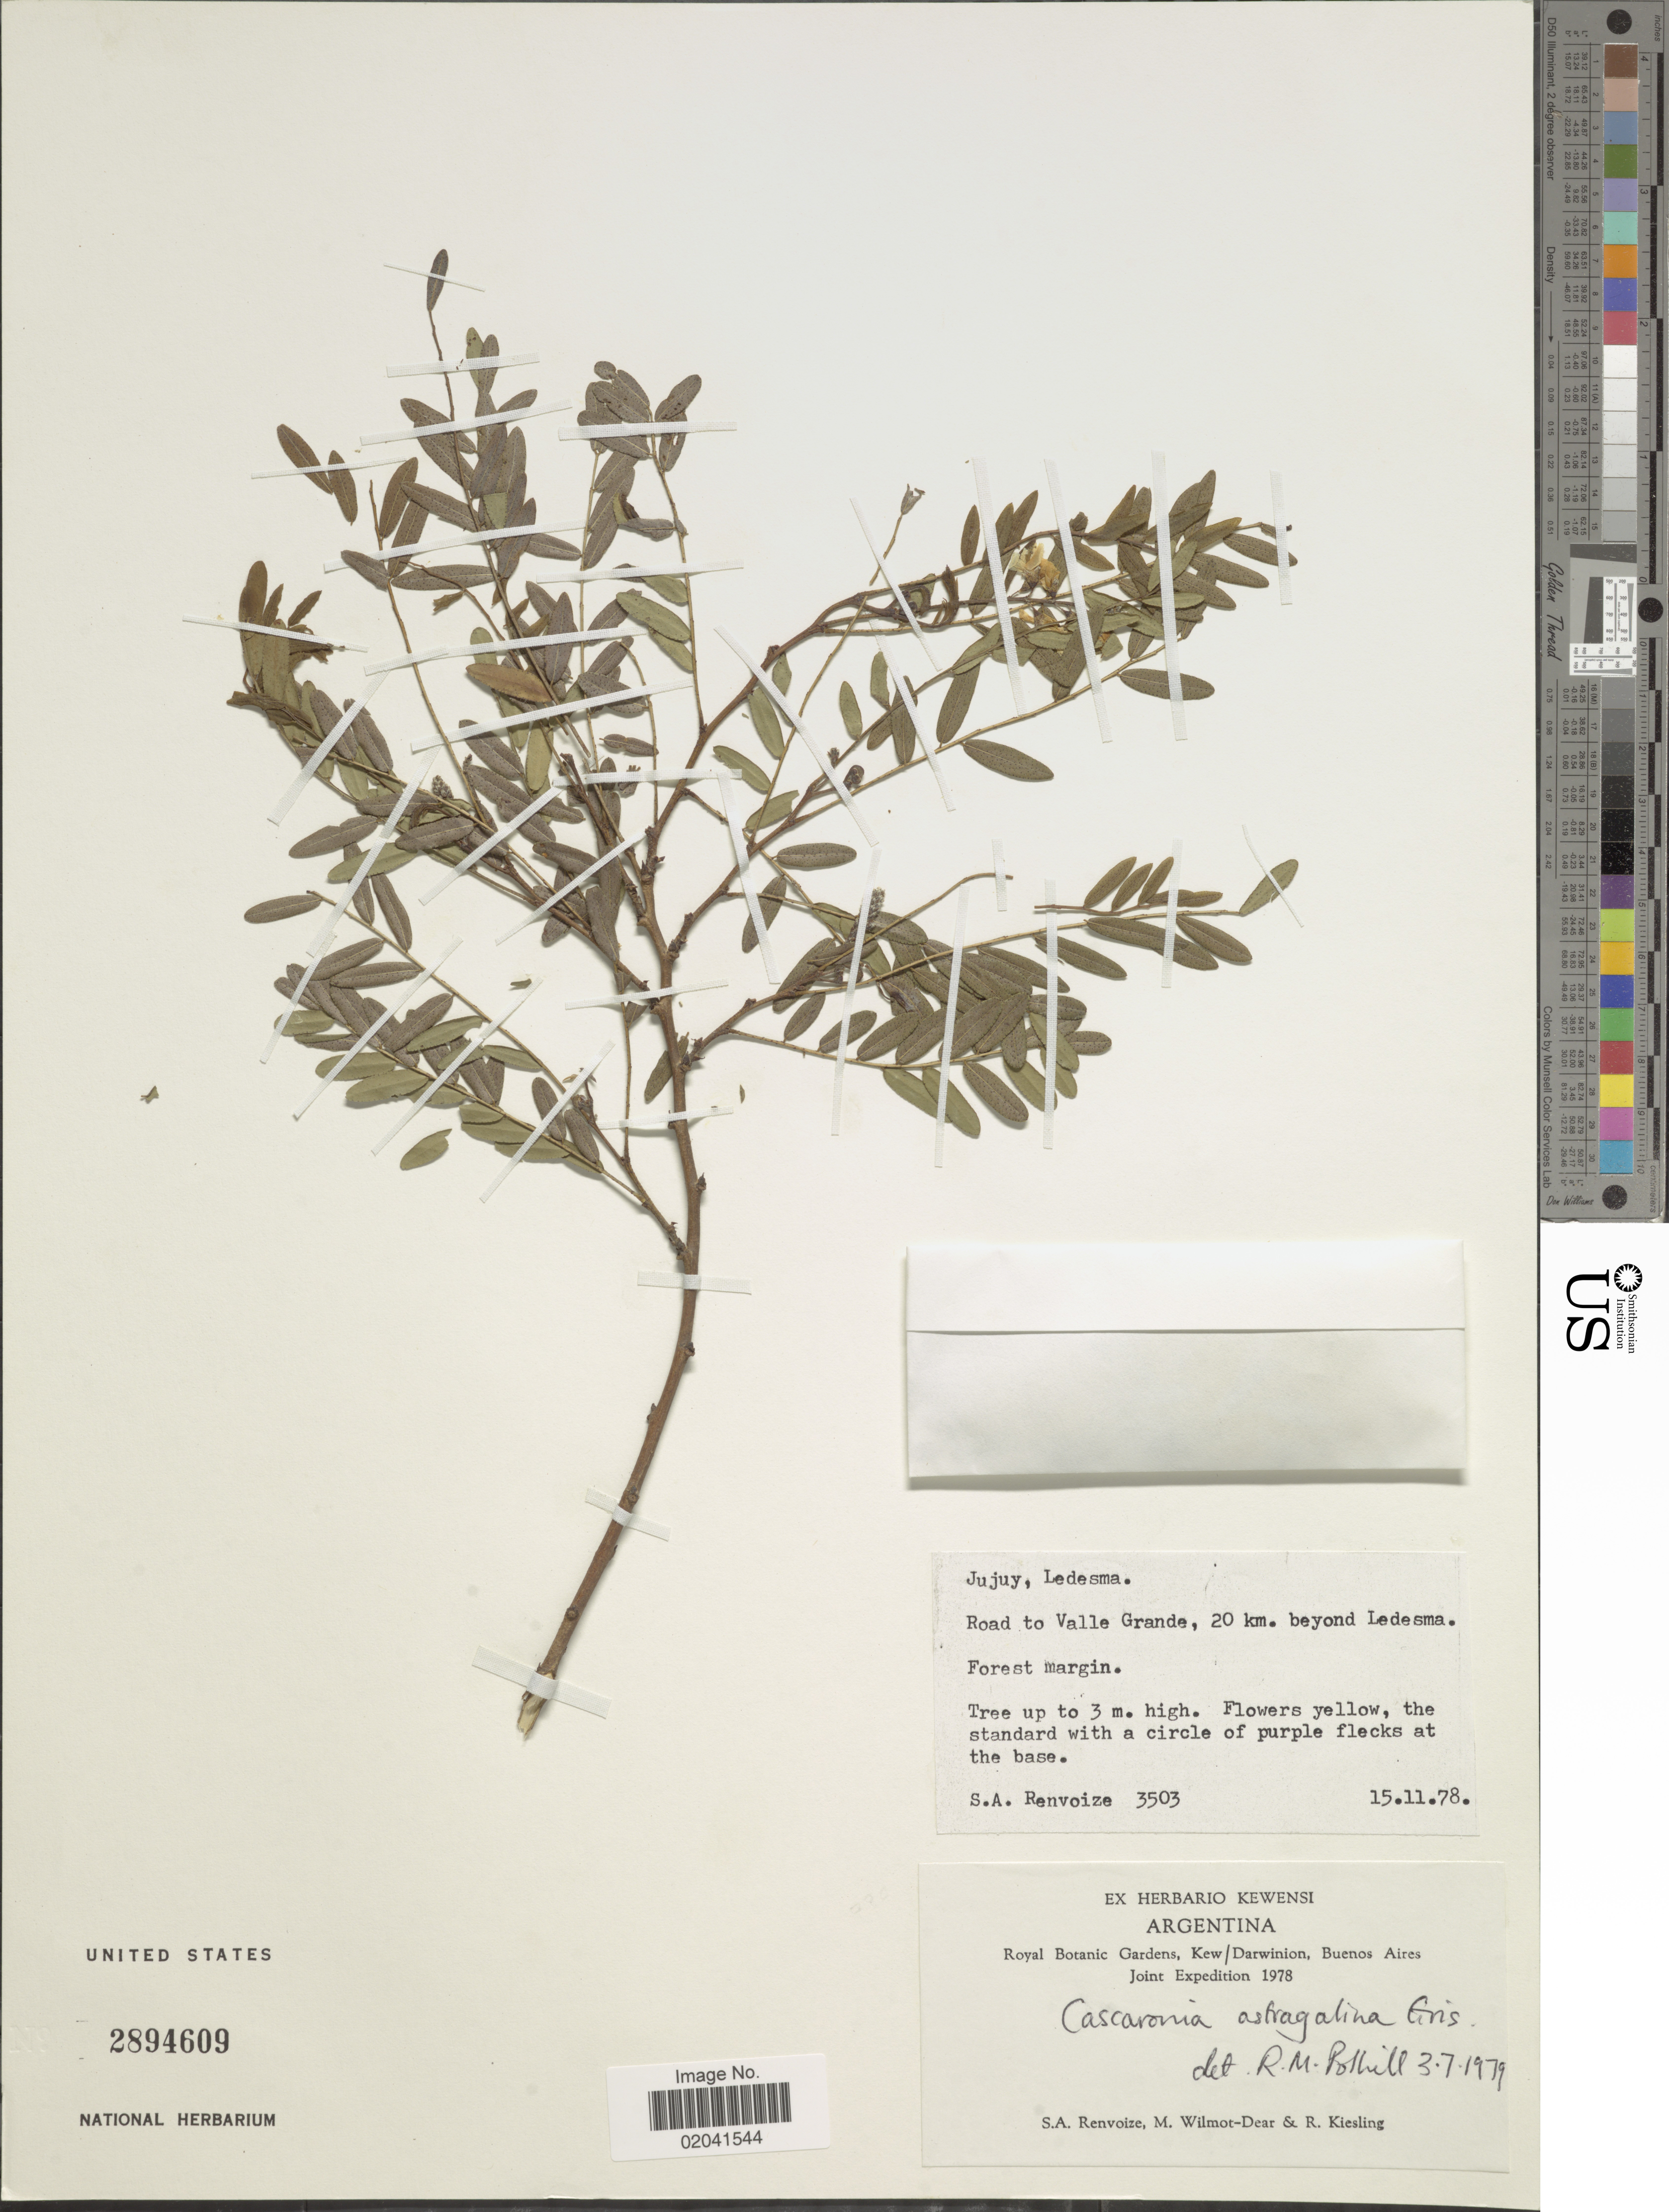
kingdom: Plantae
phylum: Tracheophyta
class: Magnoliopsida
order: Fabales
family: Fabaceae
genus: Cascaronia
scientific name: Cascaronia sp.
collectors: S. A. Renvoize, M. Wilmot-Dear & R. Kiesling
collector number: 3503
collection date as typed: Transcribed d/m/y: 15/11/78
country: Argentina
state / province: Jujuy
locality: Jujuy, Ledesma, Road to Valle Grande, 20 km. beyond Ledesma. Forest margin. Argentina.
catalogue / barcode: US 2894609